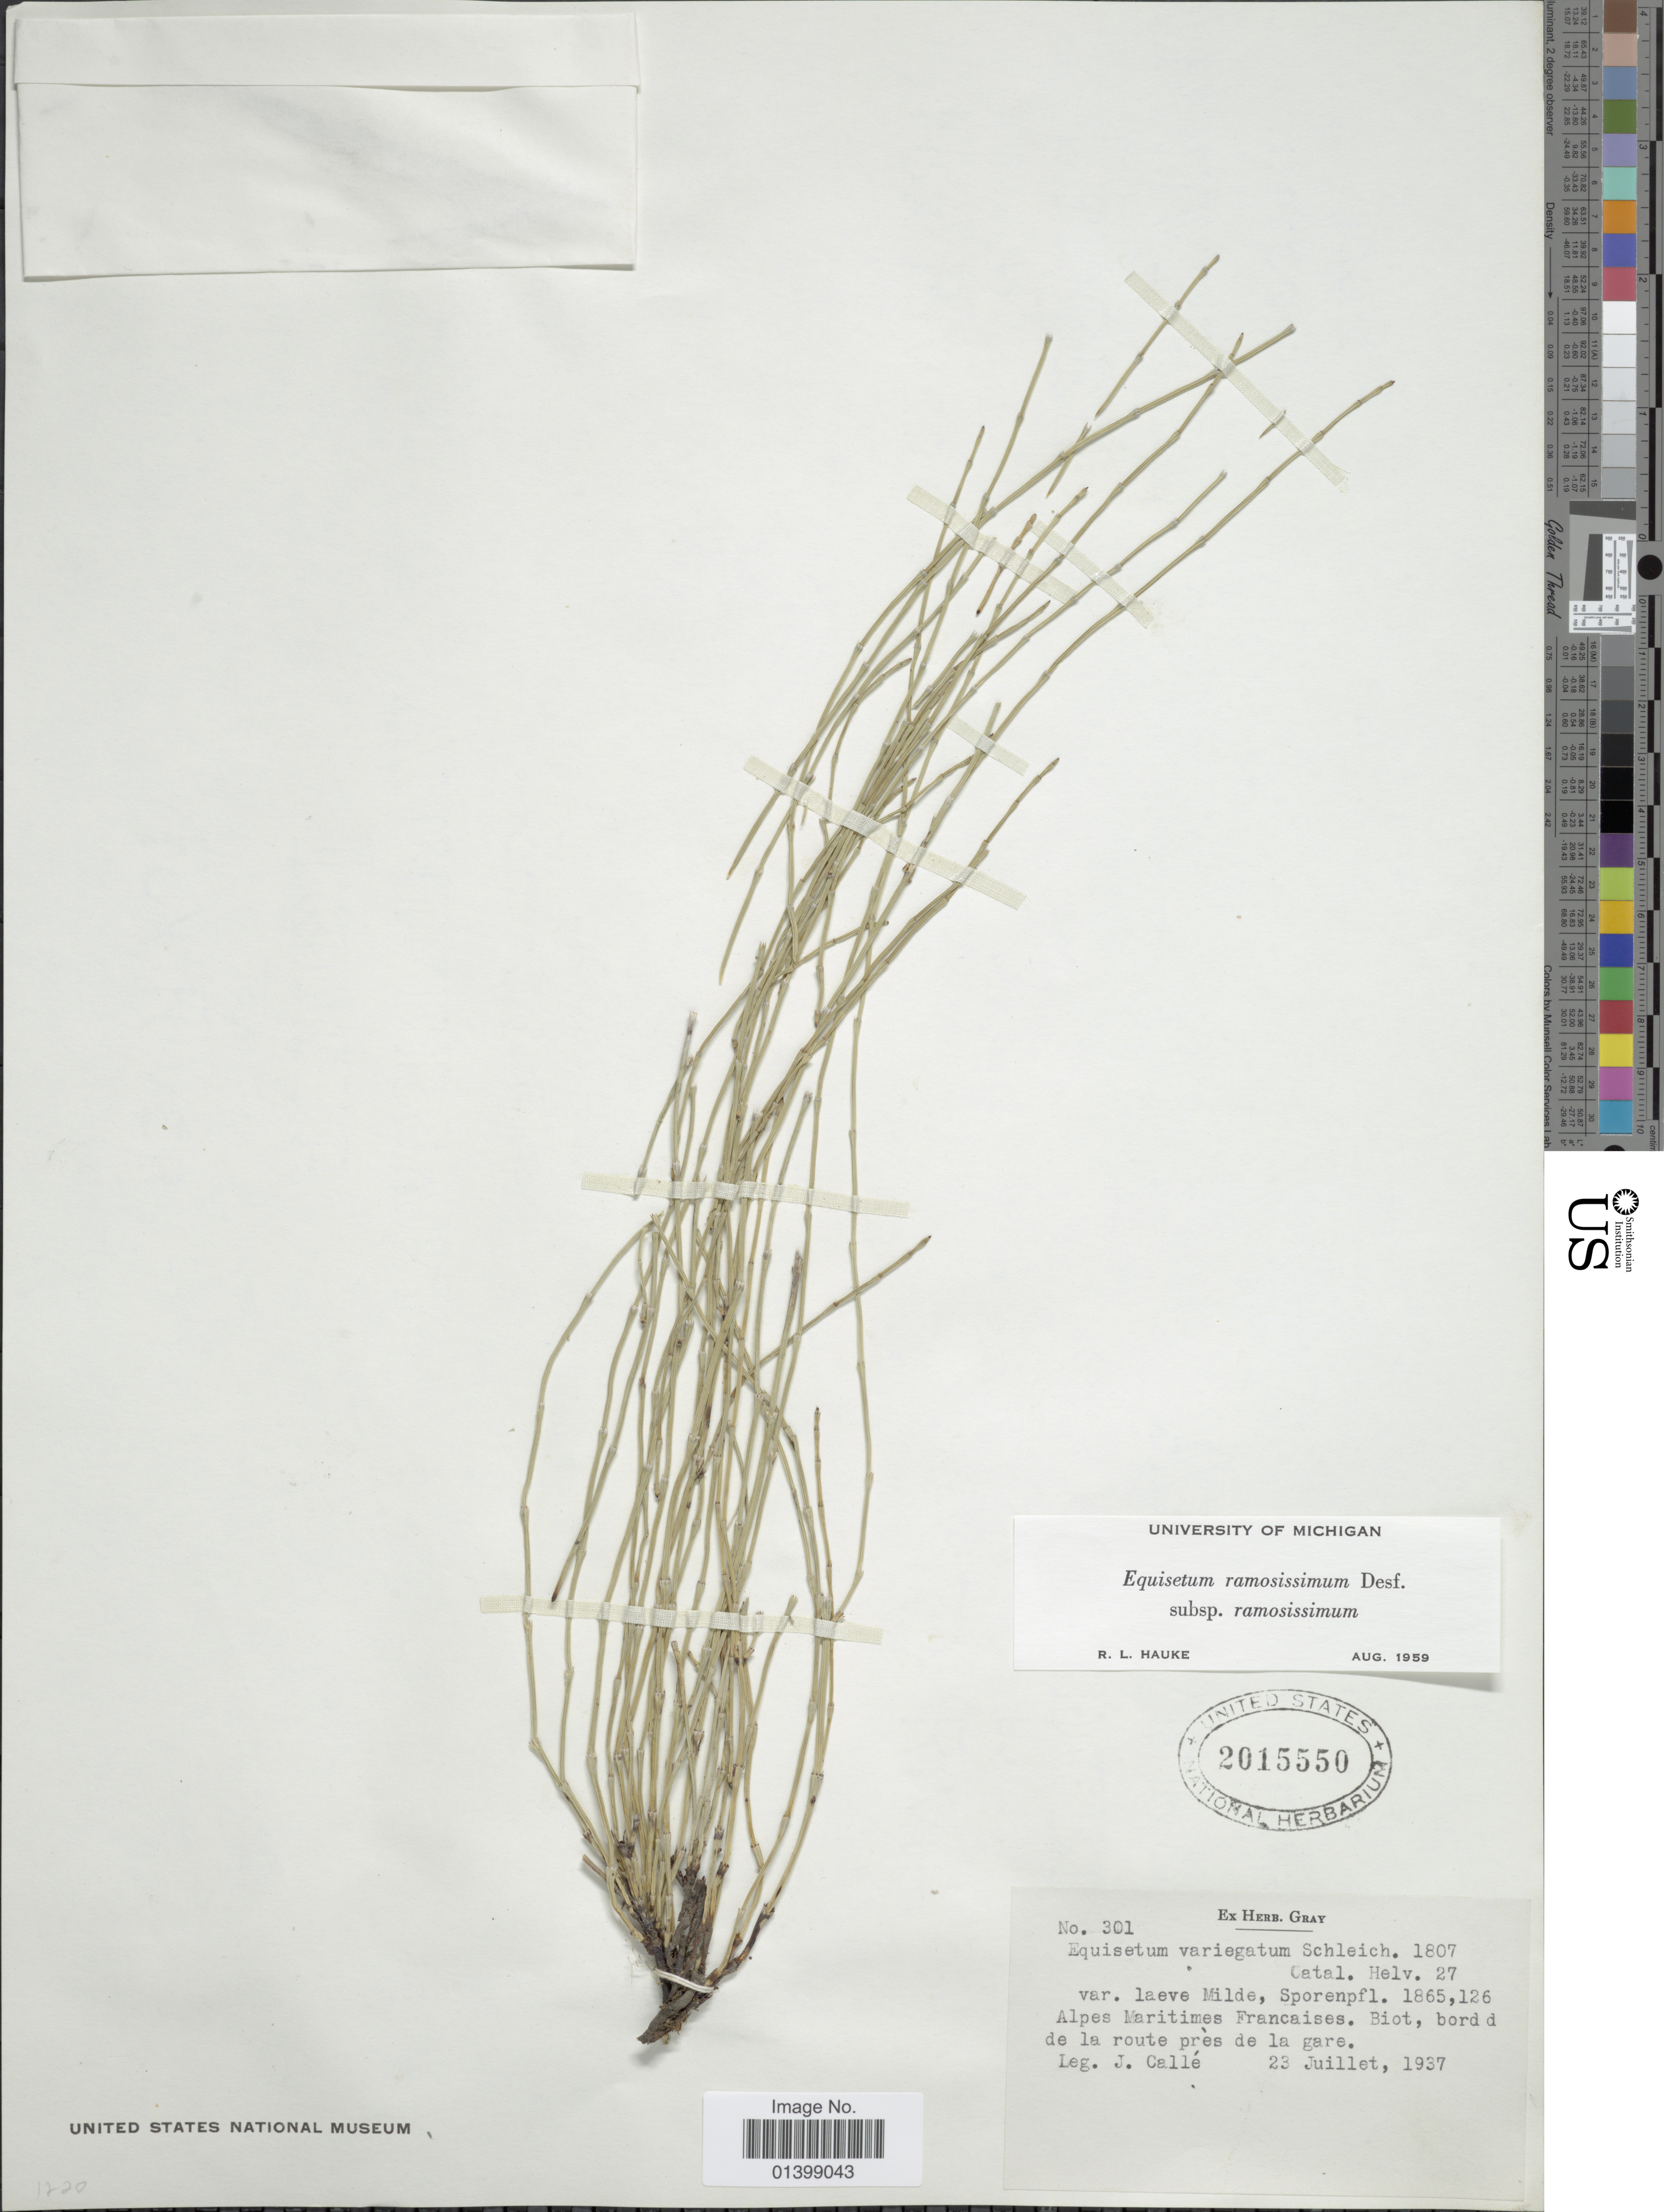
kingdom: Plantae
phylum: Tracheophyta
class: Polypodiopsida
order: Equisetales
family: Equisetaceae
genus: Equisetum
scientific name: Equisetum ramosissimum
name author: Desf.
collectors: Calle, J.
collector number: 301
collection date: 1937-07-23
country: France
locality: Alpes Maritimis Francaises. Biot, bord d de la route près de la gare.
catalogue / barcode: US 2015550